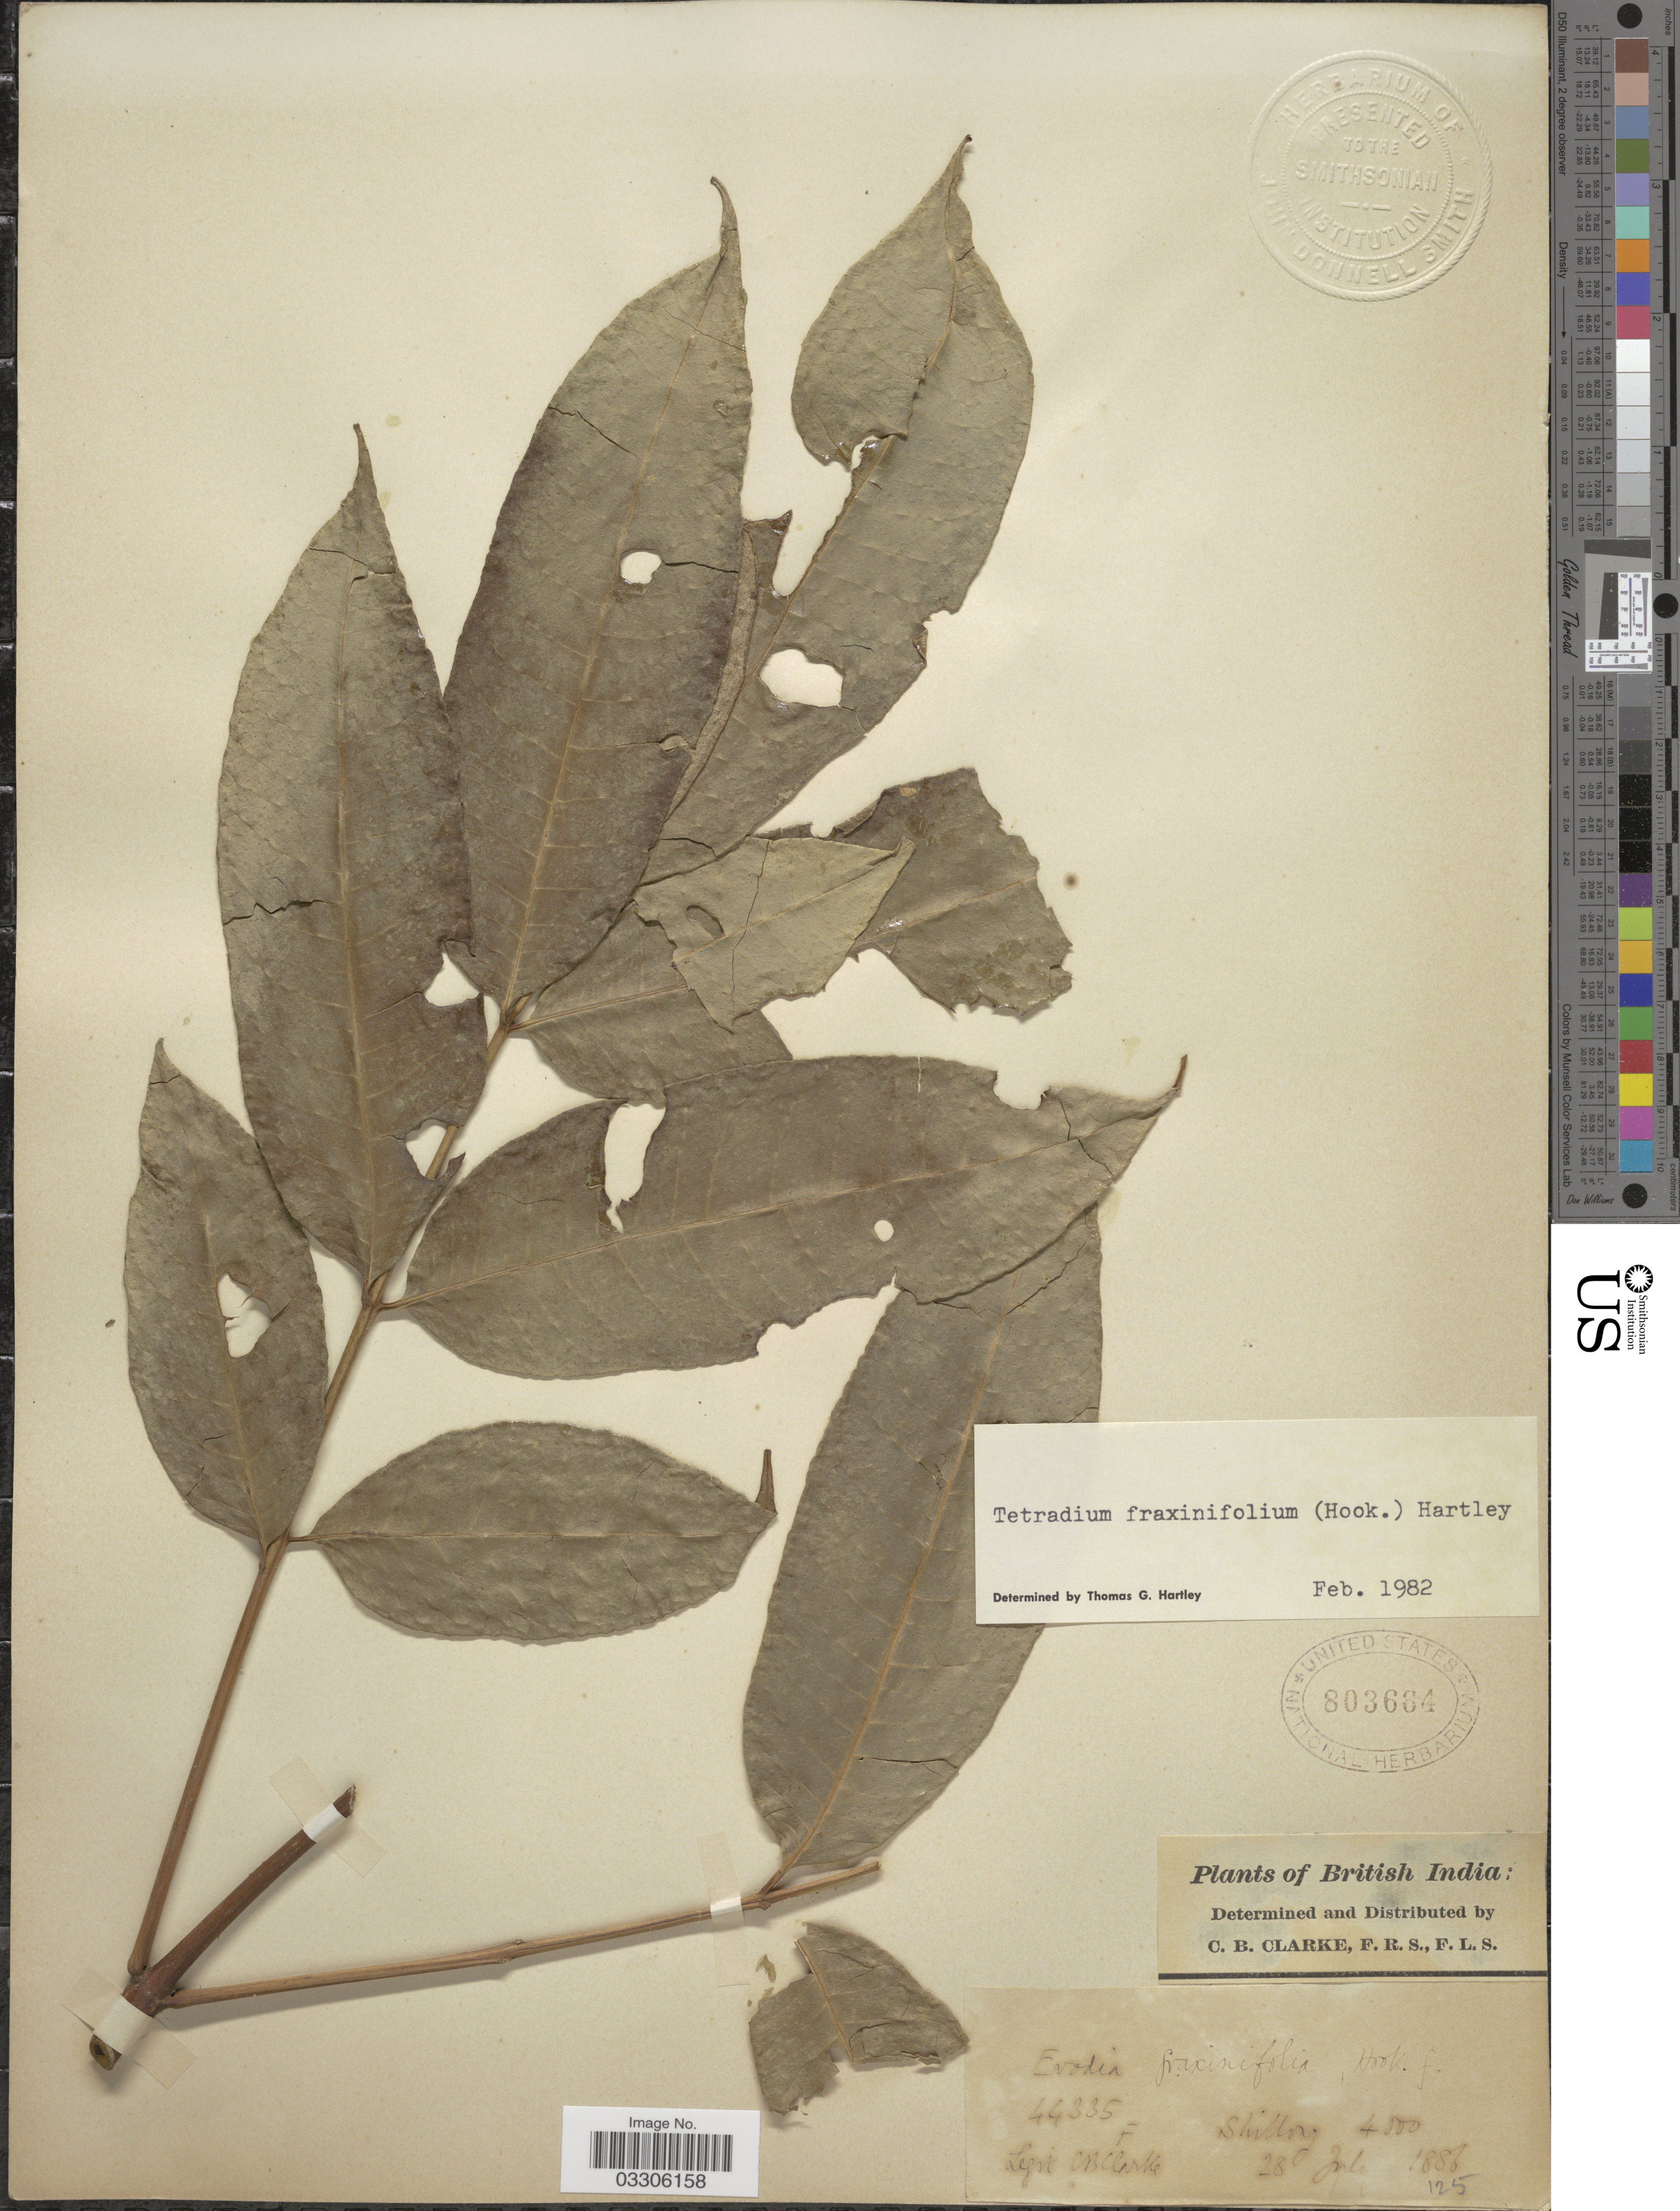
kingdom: Plantae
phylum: Tracheophyta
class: Magnoliopsida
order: Sapindales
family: Rutaceae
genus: Tetradium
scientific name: Tetradium fraxinifolium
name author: (Hook. f.) T.G. Hartley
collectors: C. B. Clarke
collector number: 44335F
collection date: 1886-07-28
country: India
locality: British India. Shillong.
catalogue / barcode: US 803664